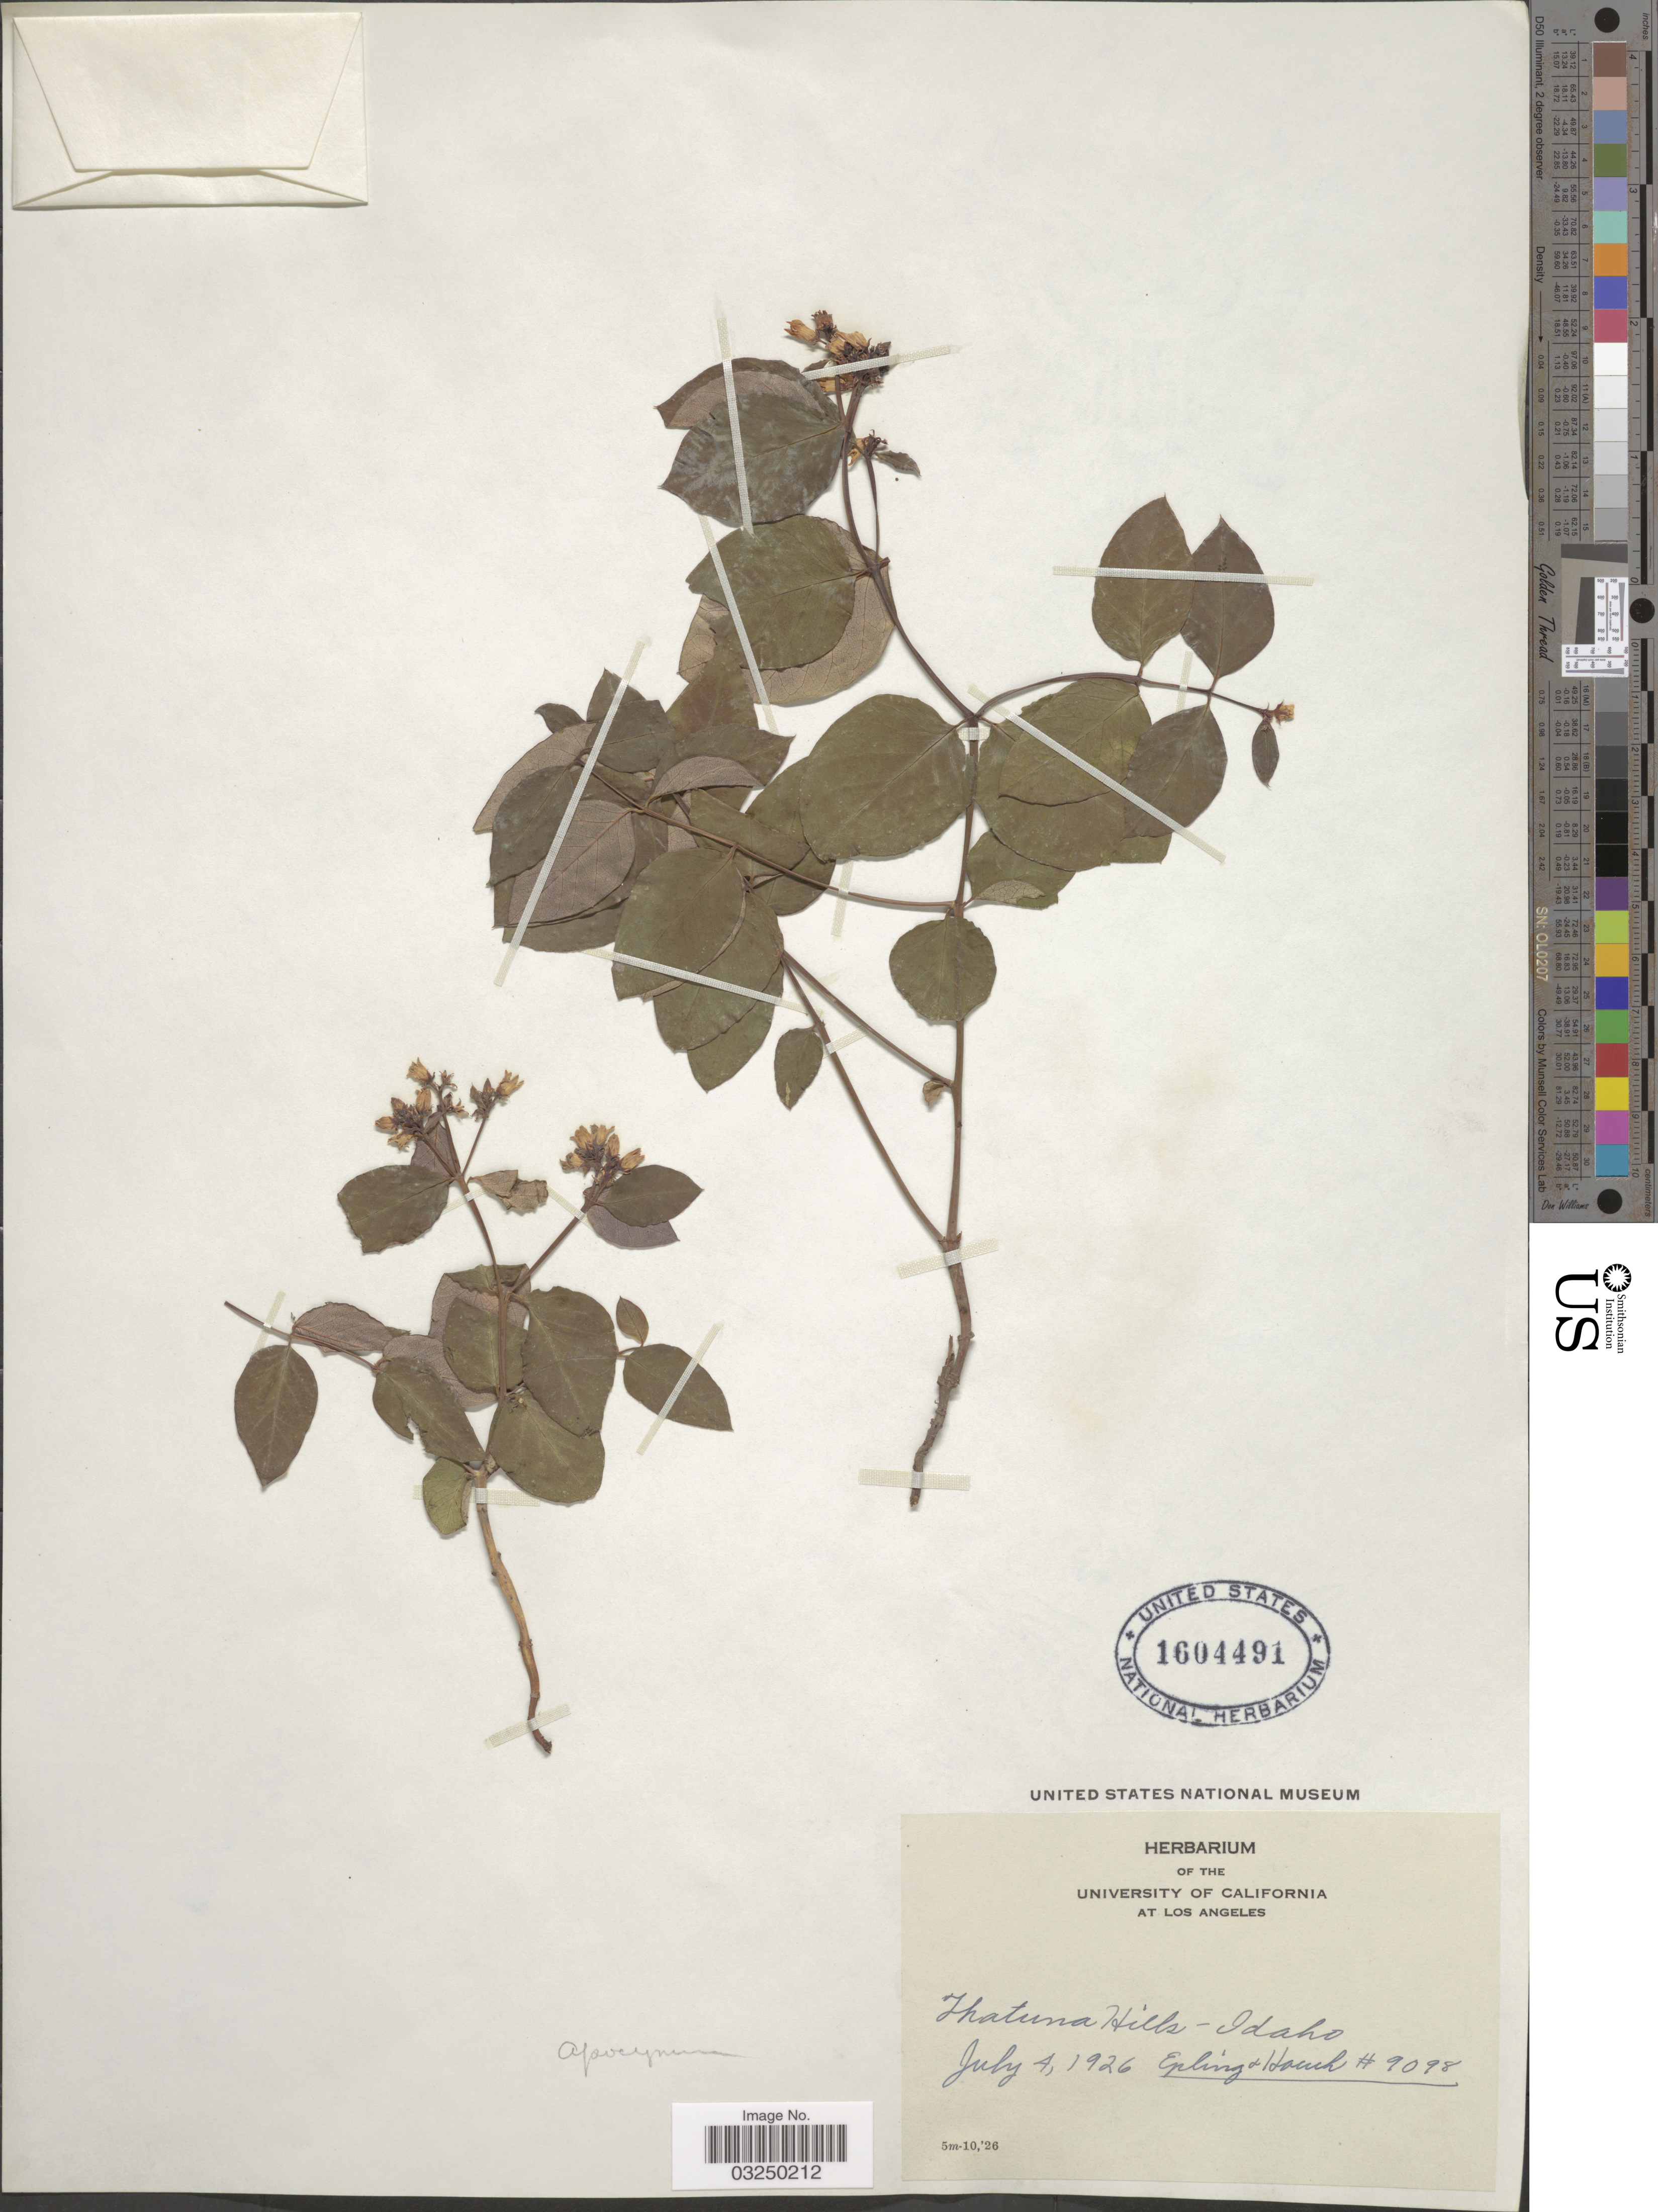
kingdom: Plantae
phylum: Tracheophyta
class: Magnoliopsida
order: Gentianales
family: Apocynaceae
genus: Apocynum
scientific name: Apocynum sp.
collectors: -- Epling & -. Hauch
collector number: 9098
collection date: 1926-07-04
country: United States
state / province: Idaho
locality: Thatuna Hills.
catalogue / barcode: US 1604491